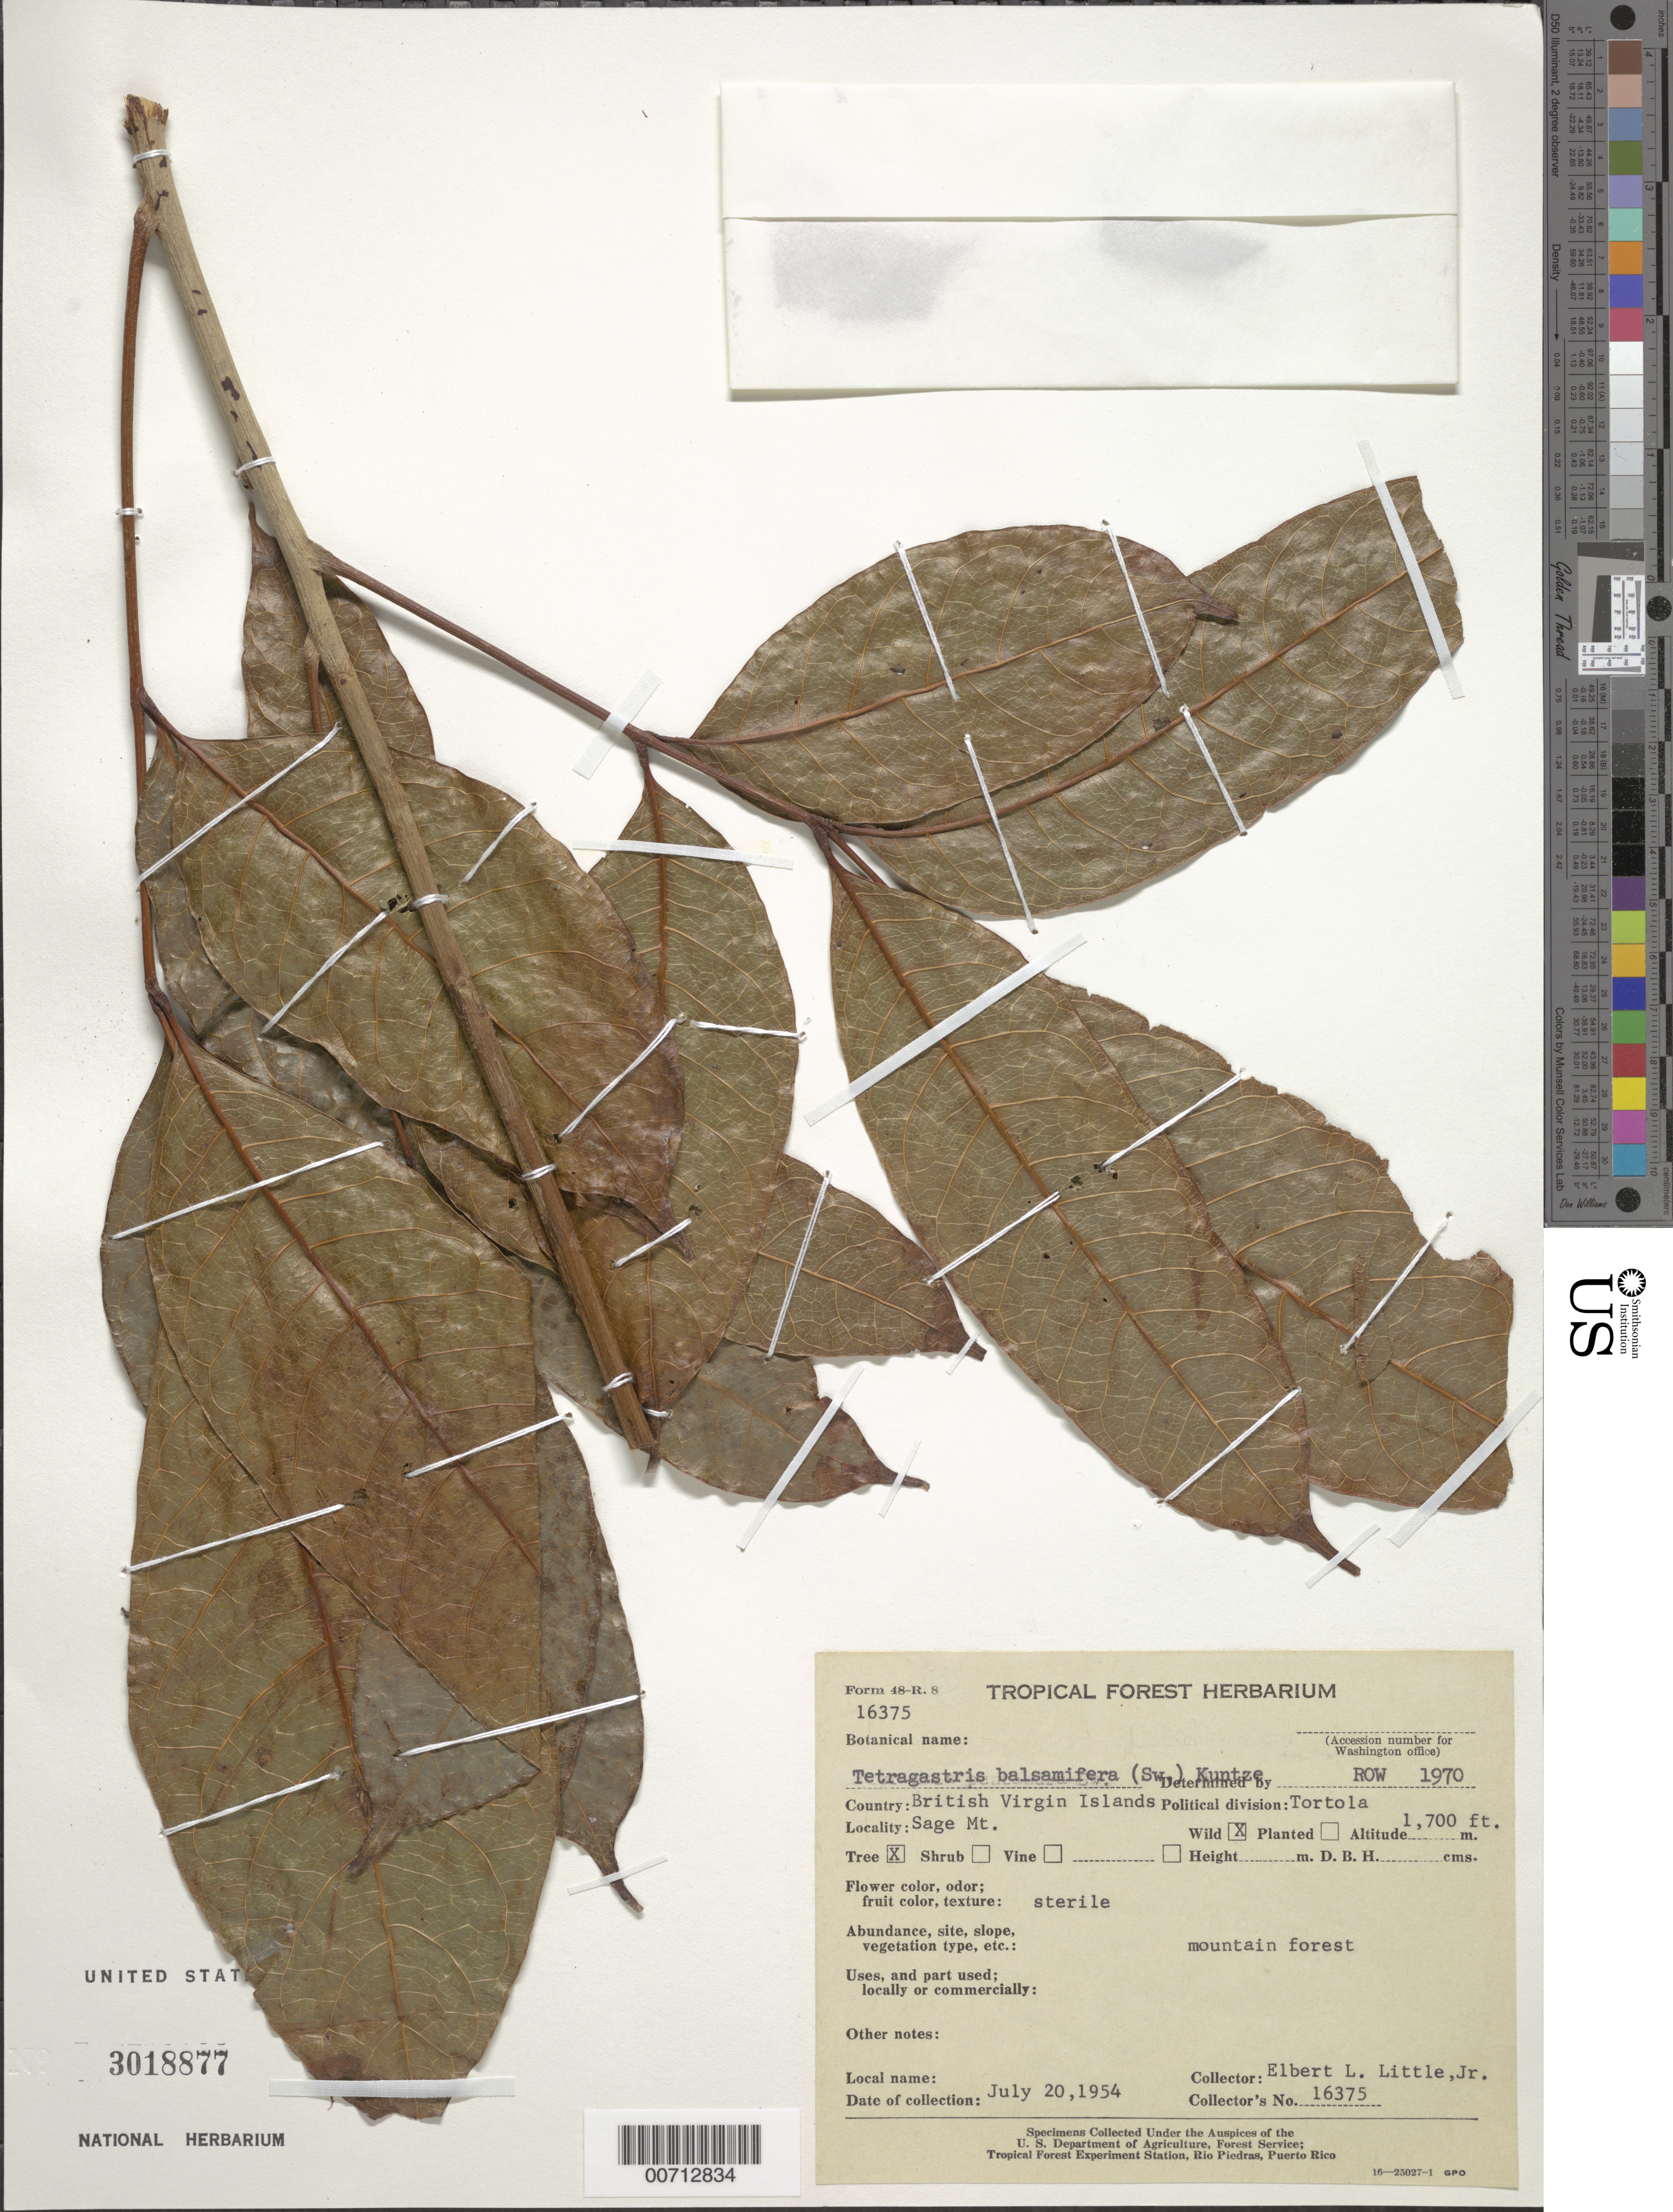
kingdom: Plantae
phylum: Tracheophyta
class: Magnoliopsida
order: Sapindales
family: Burseraceae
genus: Protium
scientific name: Protium balsamiferum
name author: (Sw.) Daly & P. Fine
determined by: Daly, Douglas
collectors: E. L. Little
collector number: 16375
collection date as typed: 20 Jul 1954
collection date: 1954-07-20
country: British Virgin Islands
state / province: Tortola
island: Tortola Island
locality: Sage Mt.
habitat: Mountain forest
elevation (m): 518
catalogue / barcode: US 3018877